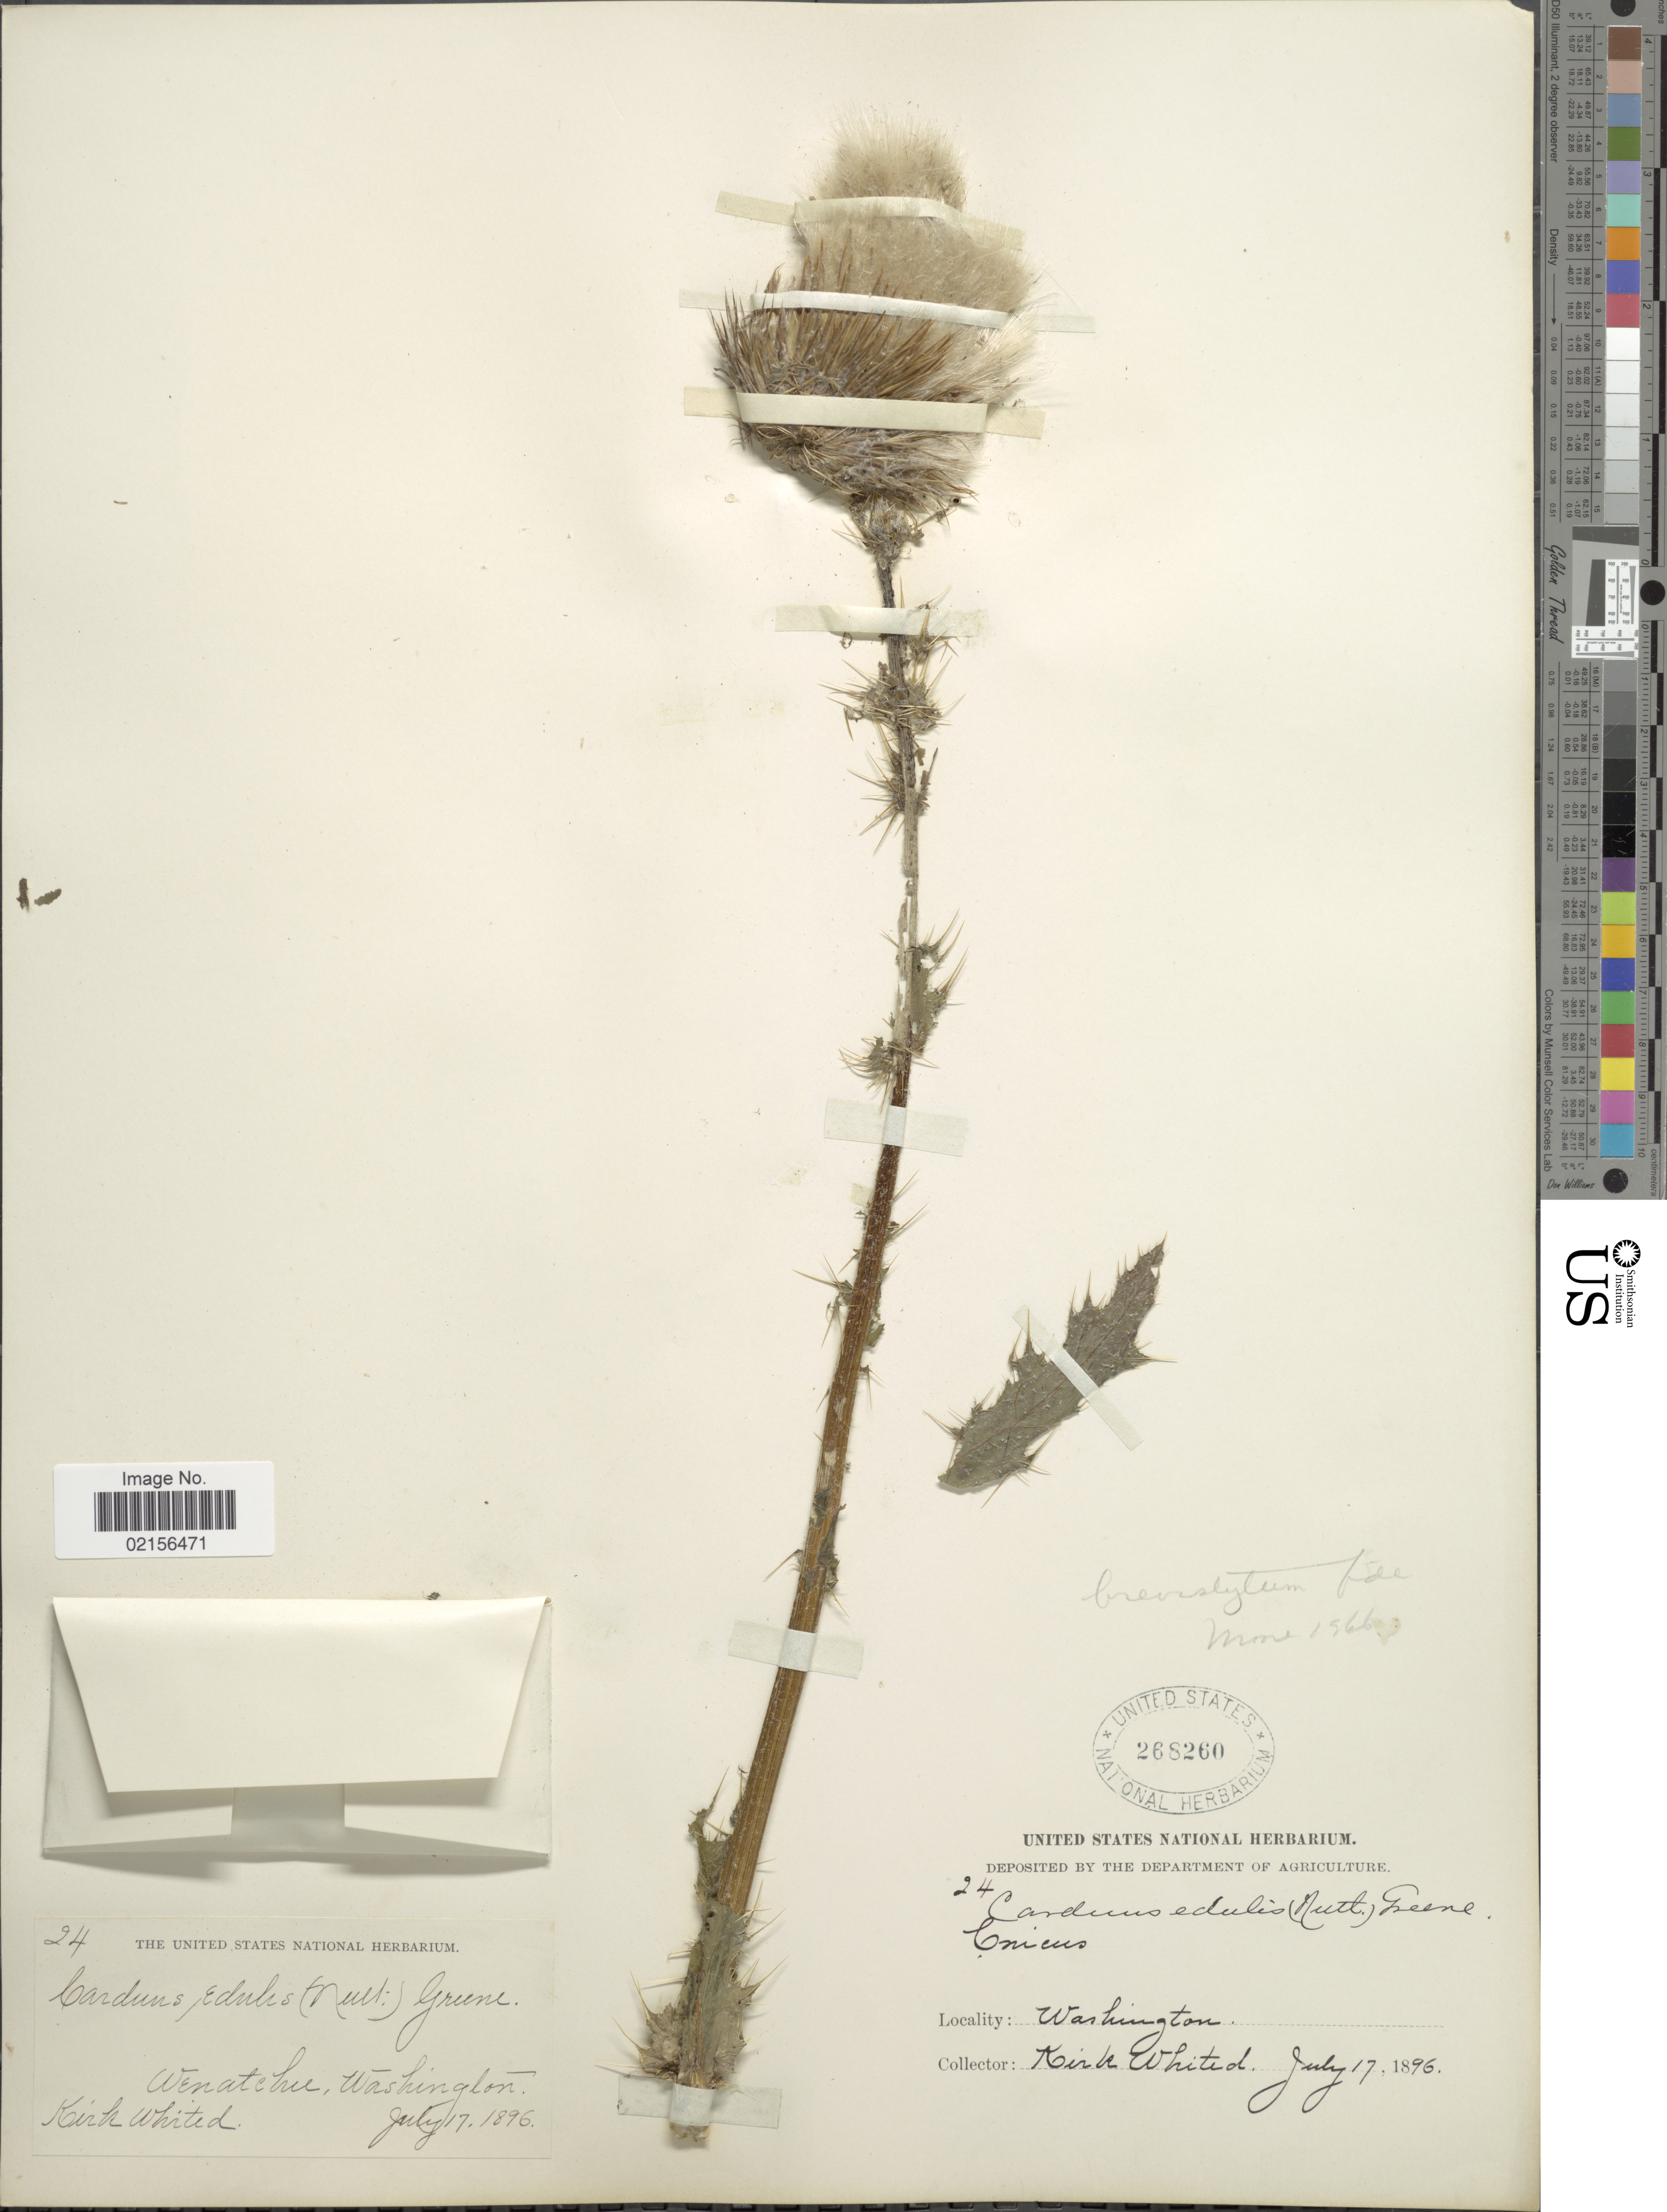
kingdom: Plantae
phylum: Tracheophyta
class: Magnoliopsida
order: Asterales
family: Asteraceae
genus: Cirsium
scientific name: Cirsium brevistylum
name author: Cronq.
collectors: K. Whited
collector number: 24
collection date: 1896-07-17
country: United States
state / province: Washington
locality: Wenatchu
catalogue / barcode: US 268260